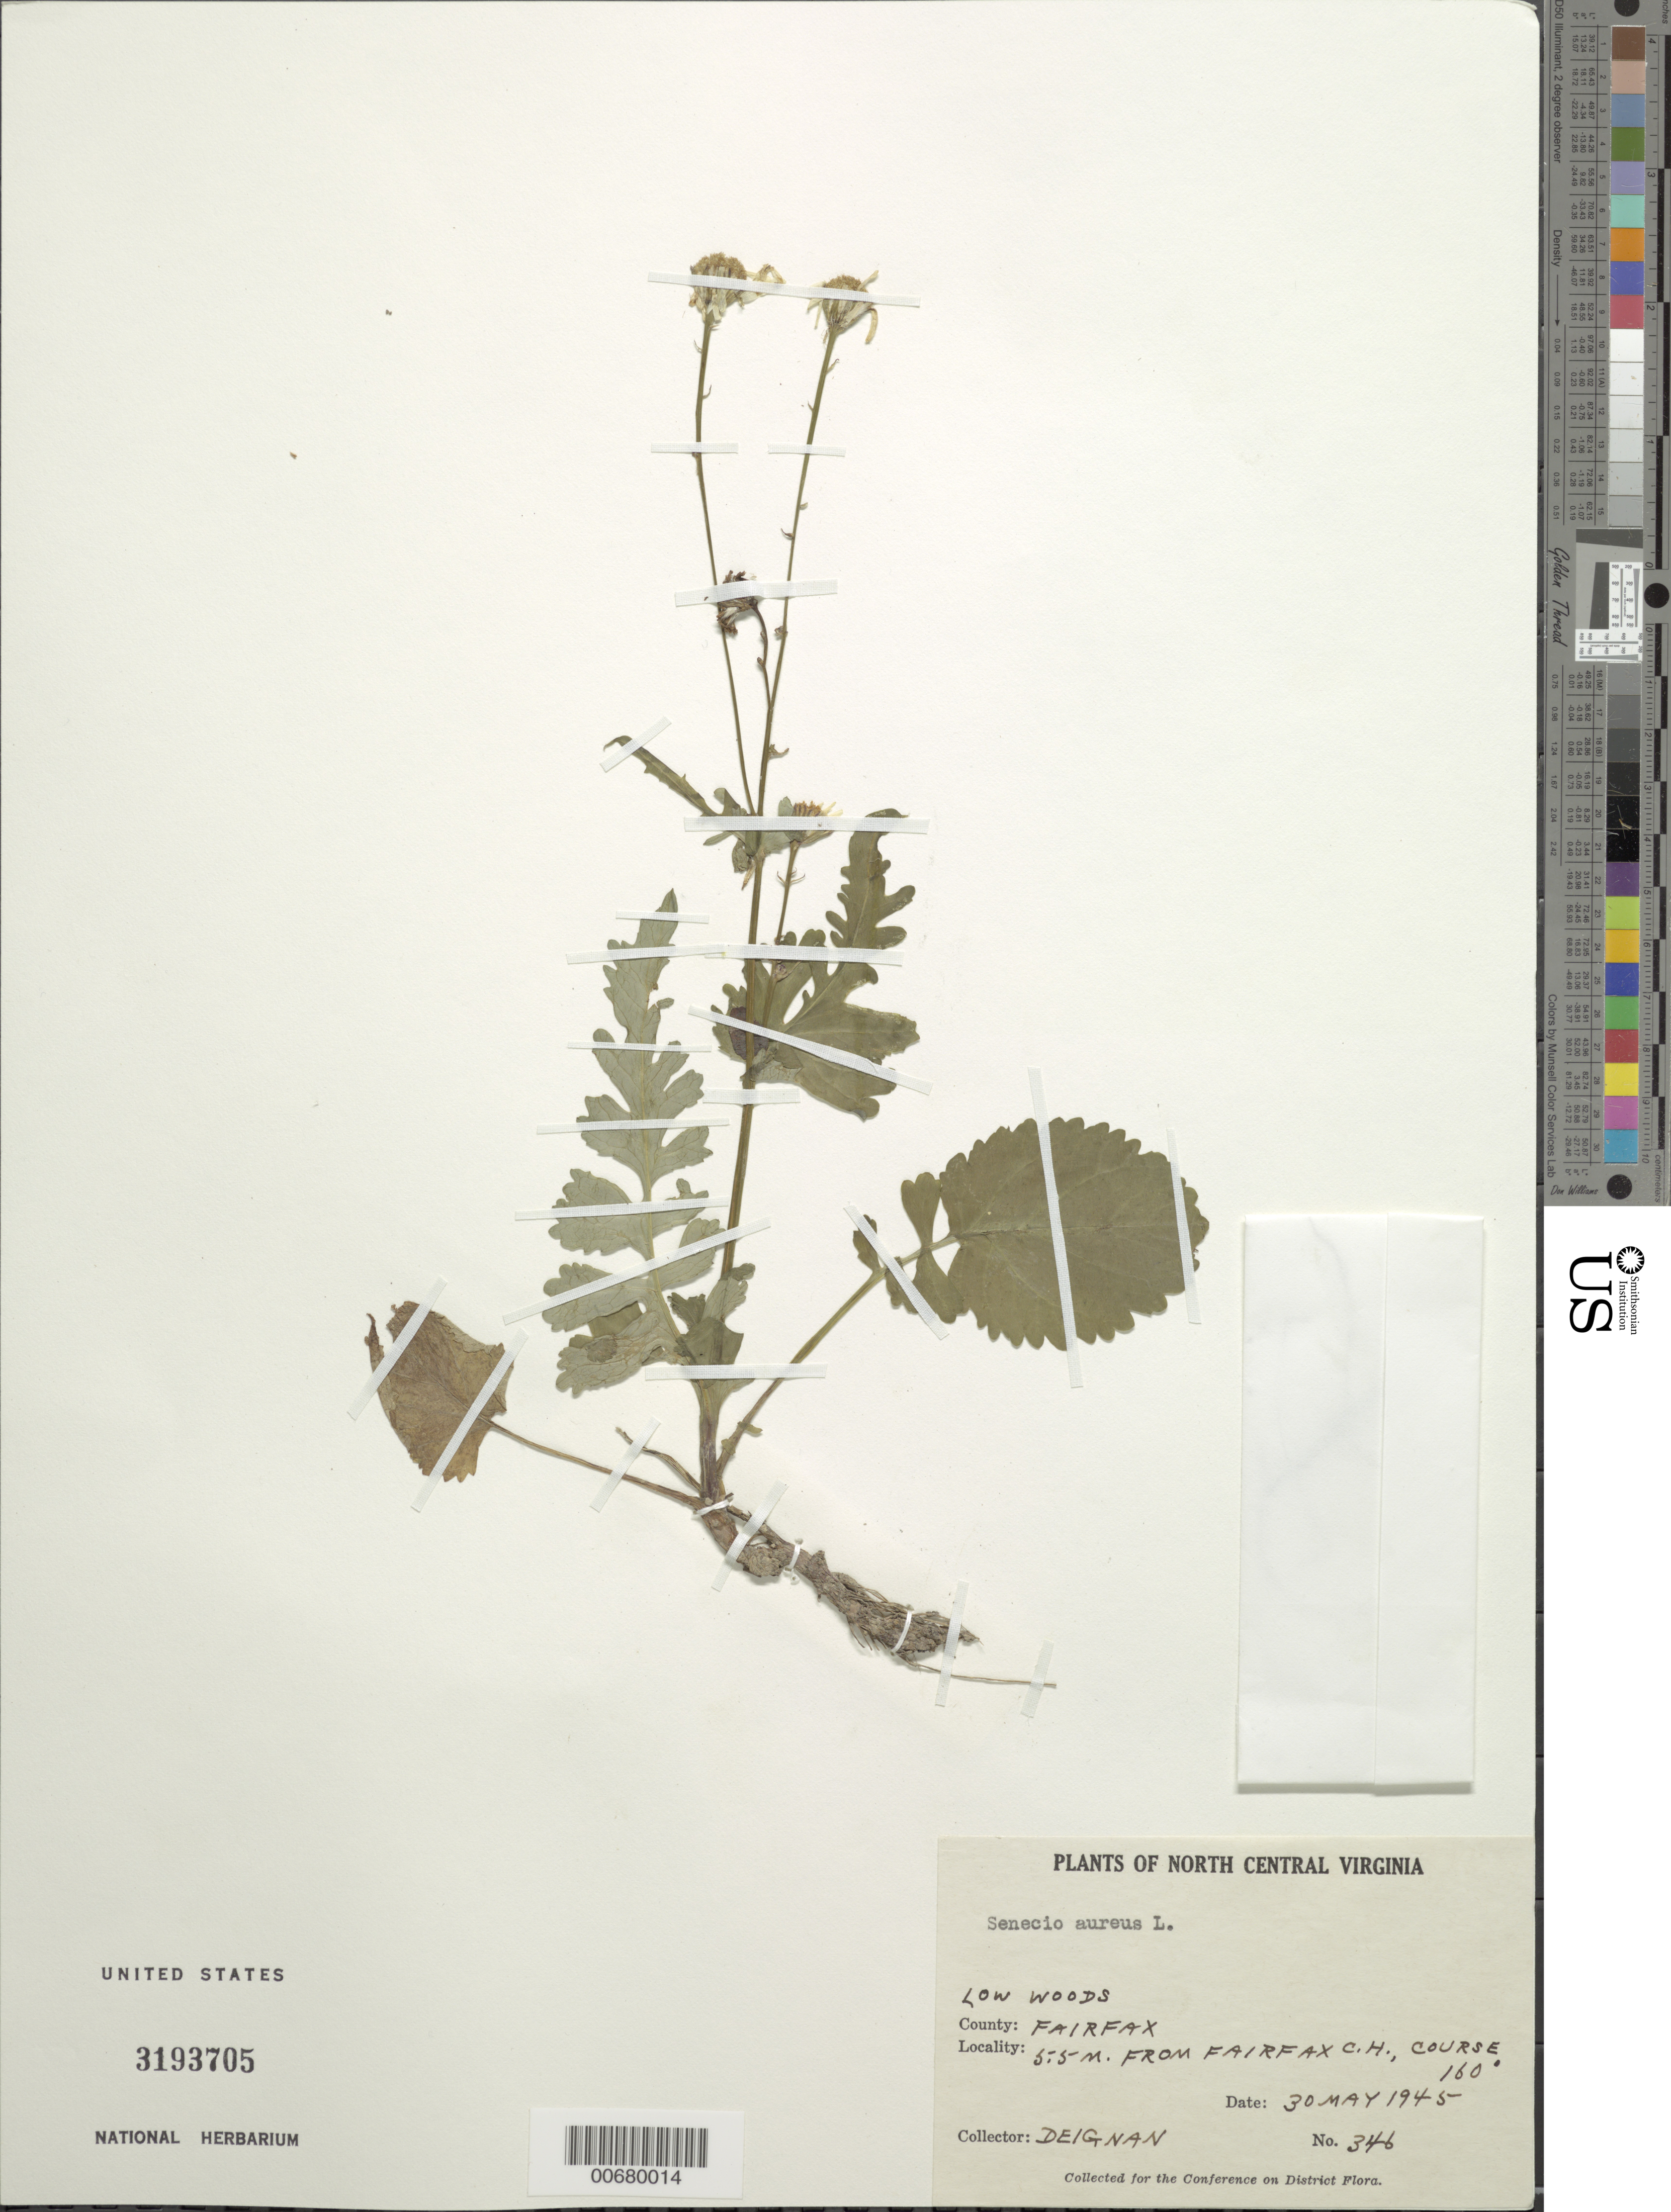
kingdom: Plantae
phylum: Tracheophyta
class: Magnoliopsida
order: Asterales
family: Asteraceae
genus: Packera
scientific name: Packera aurea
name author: (L.) Á. Löve & D. Löve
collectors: H. Deignan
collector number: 346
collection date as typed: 30 May 1945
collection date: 1945-05-30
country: United States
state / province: Virginia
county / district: Fairfax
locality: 5.5 mi. from Fairfax C.H., Course 160 Degrees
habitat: Low woods.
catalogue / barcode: US 3193705